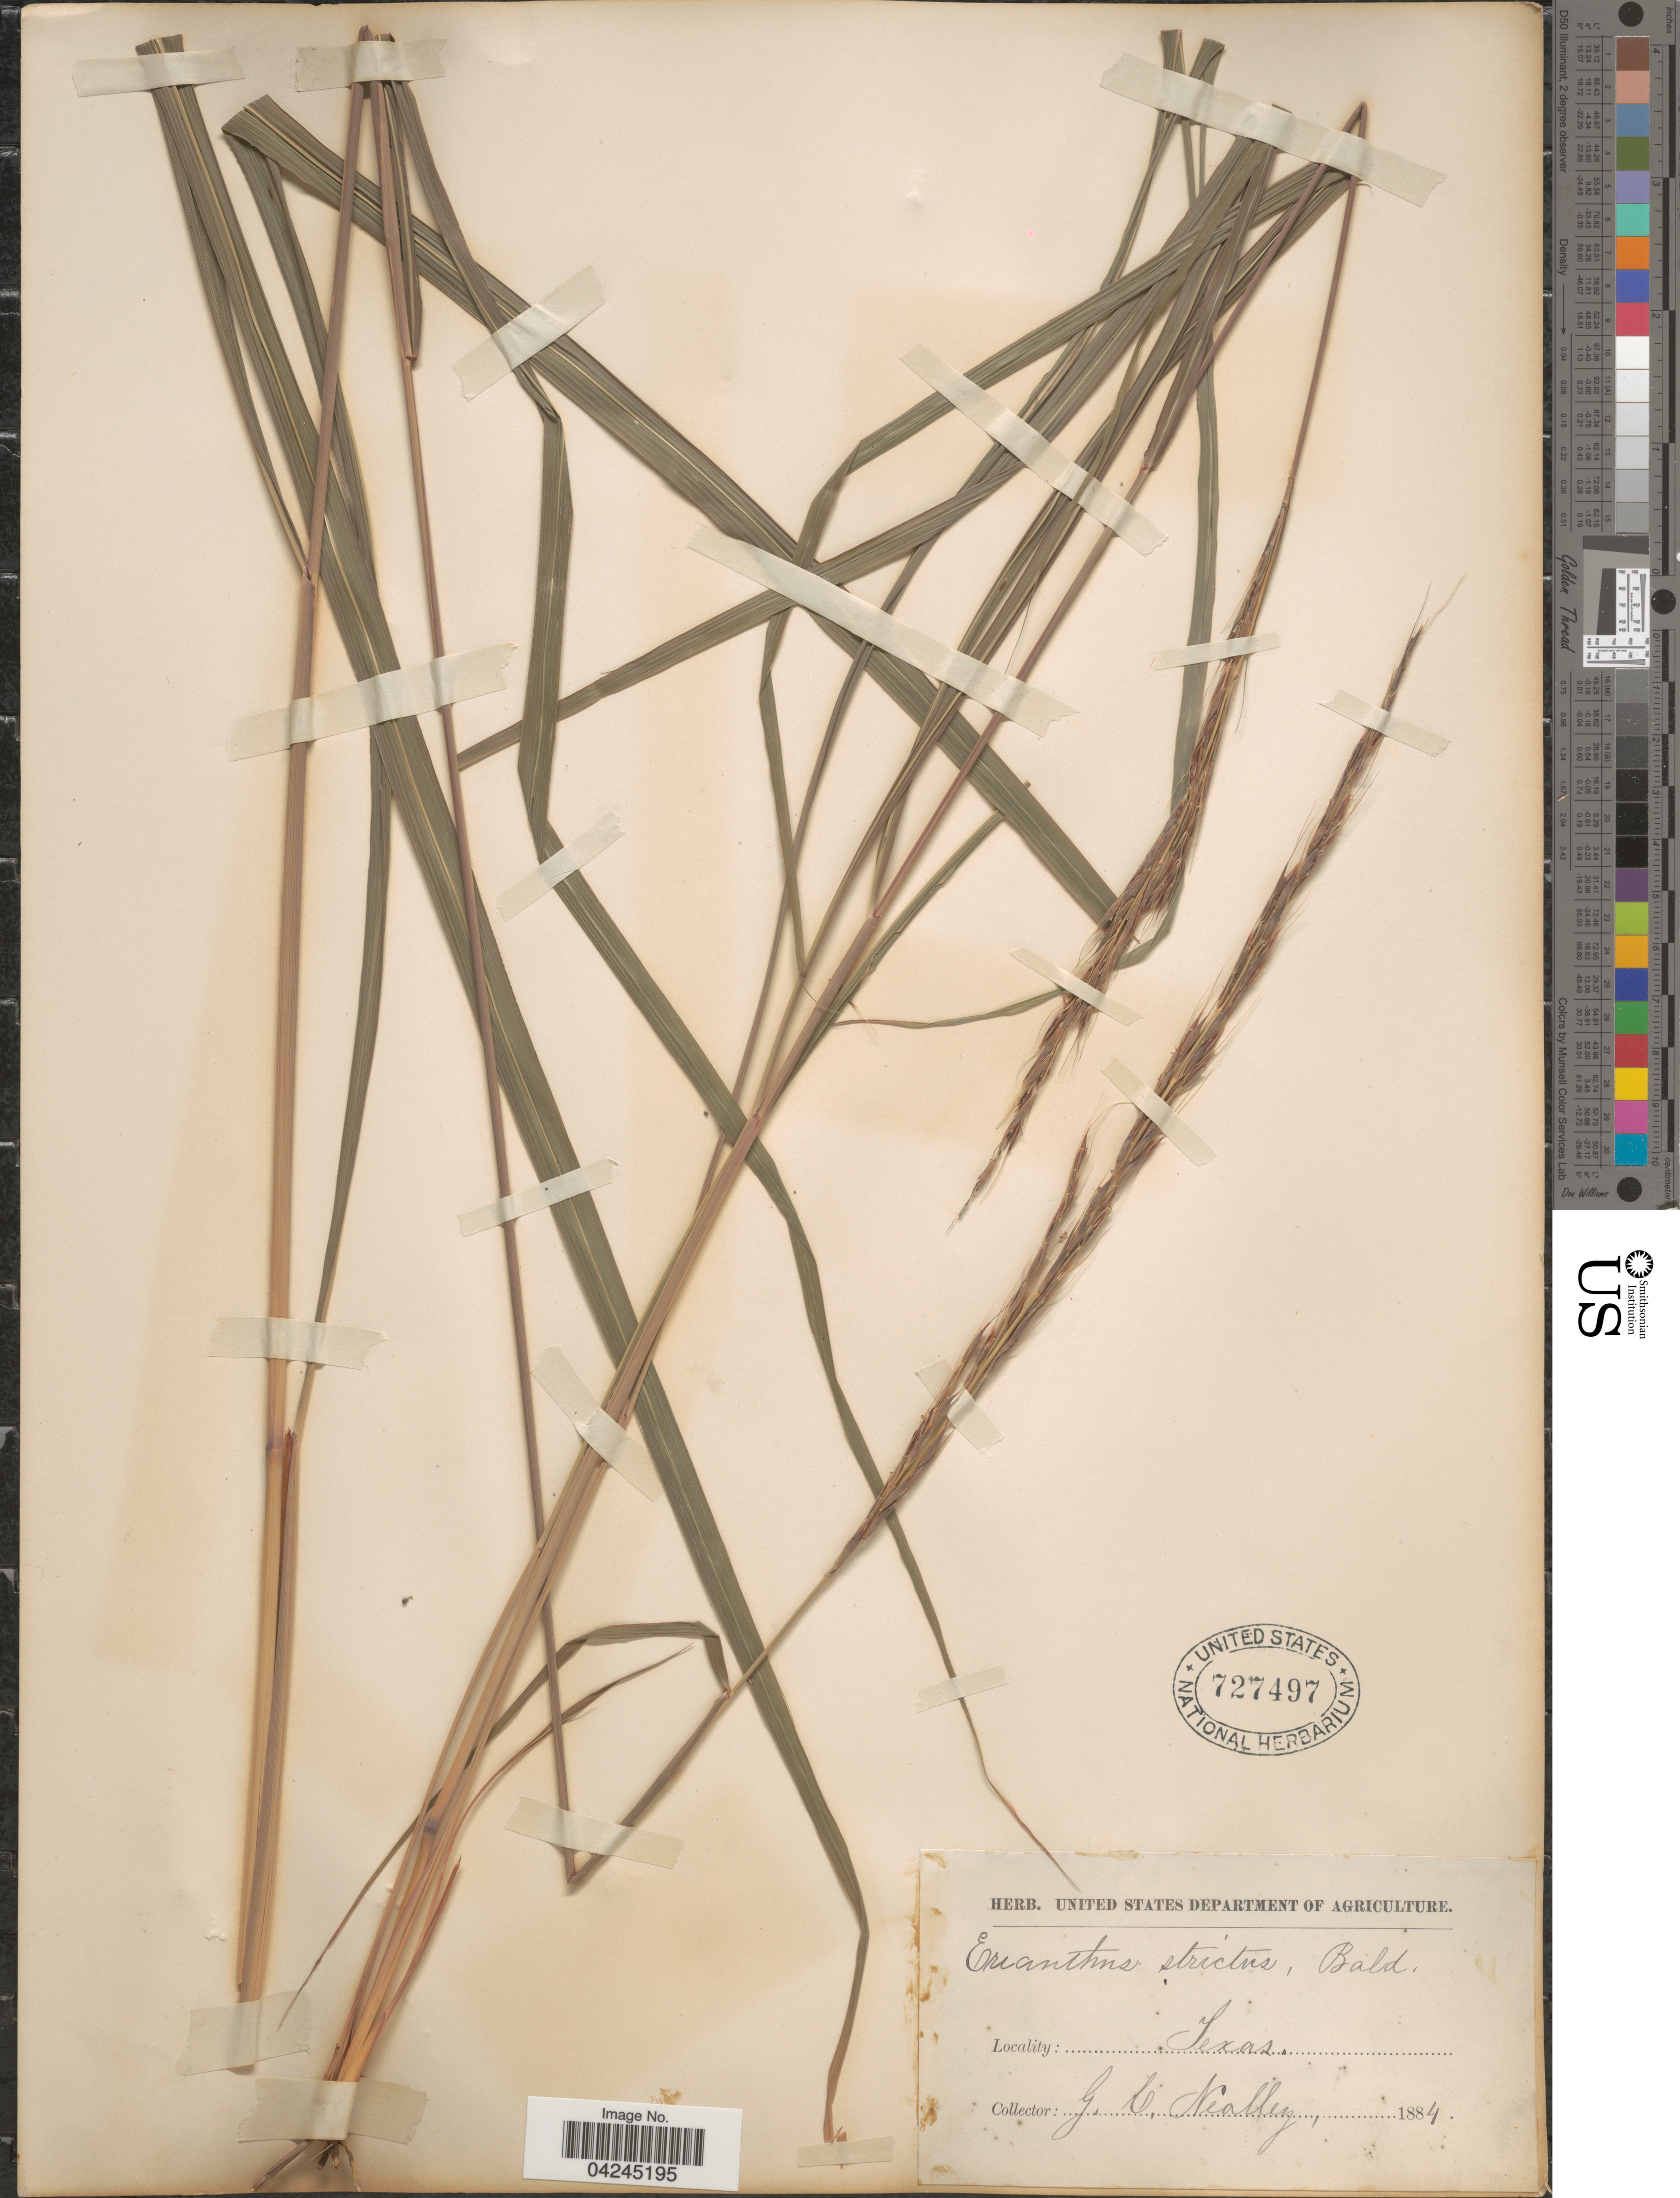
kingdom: Plantae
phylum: Tracheophyta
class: Liliopsida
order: Poales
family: Poaceae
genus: Erianthus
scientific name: Erianthus strictus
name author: Baldwin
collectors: G. C. Nealley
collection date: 1884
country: United States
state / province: Texas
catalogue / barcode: US 727497